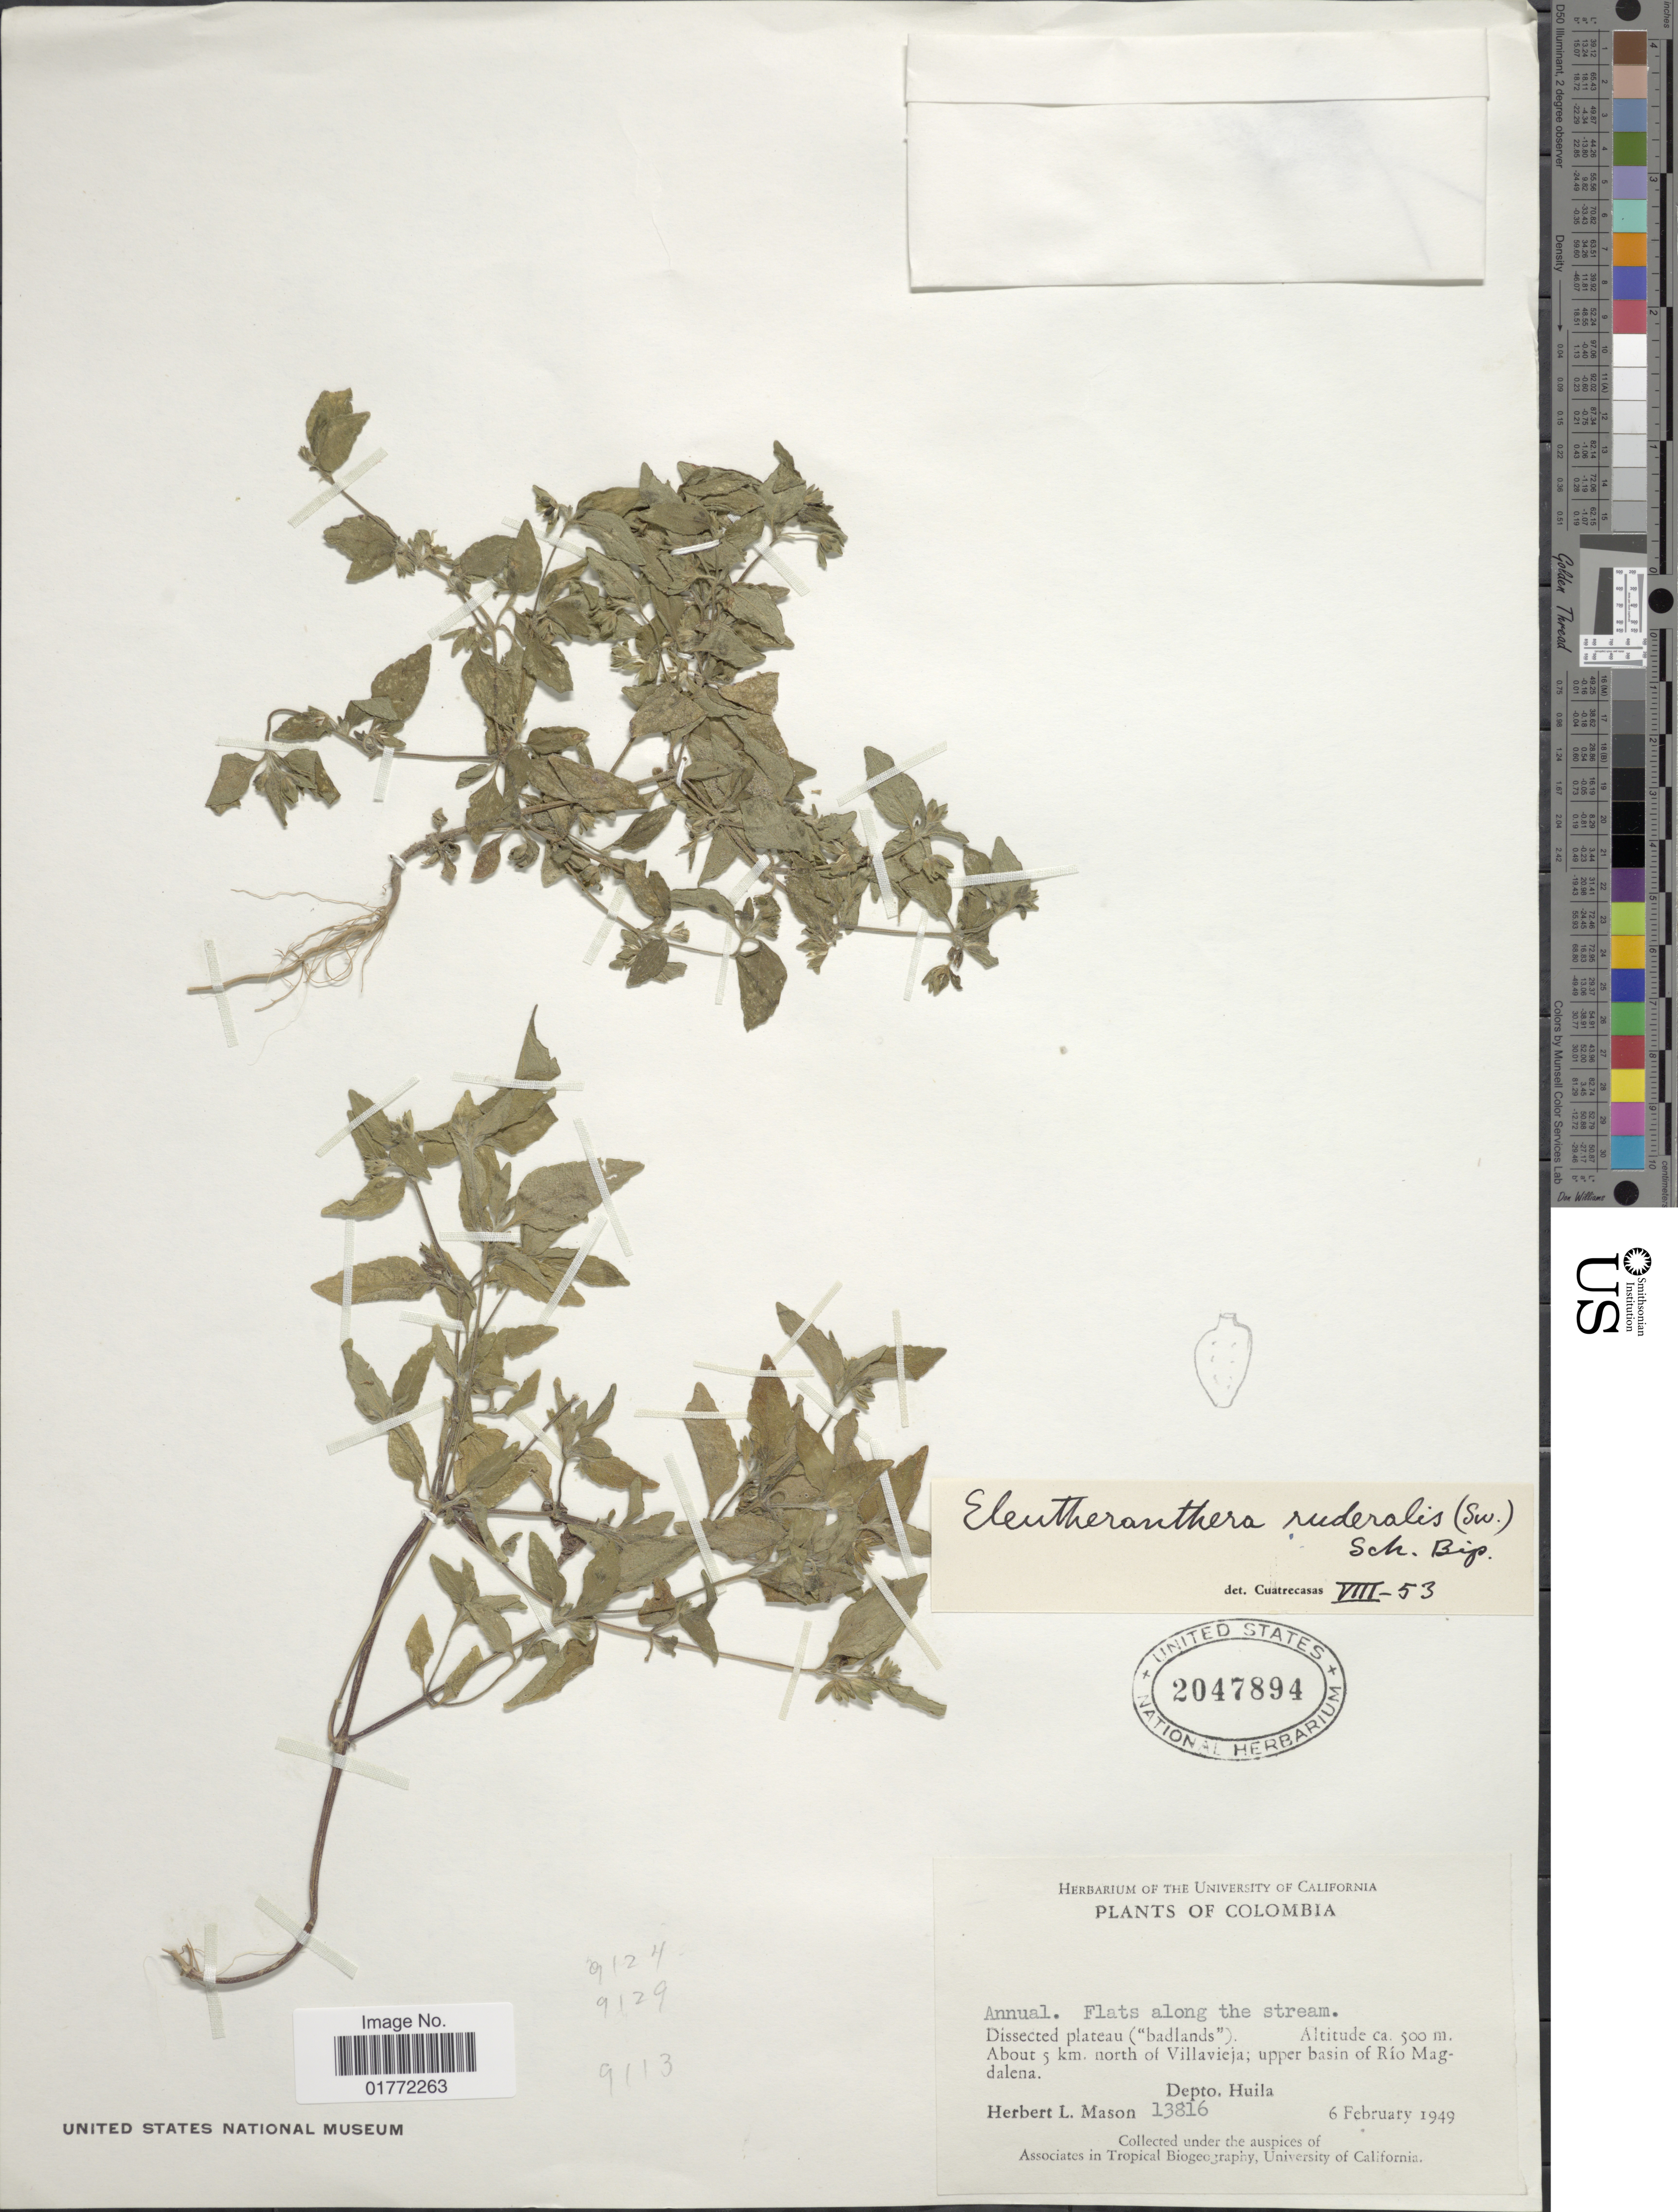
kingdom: Plantae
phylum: Tracheophyta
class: Magnoliopsida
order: Asterales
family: Asteraceae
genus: Eleutheranthera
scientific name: Eleutheranthera ruderalis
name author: (Sw.) Sch. Bip.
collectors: H. L. Mason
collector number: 13816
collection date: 1949-02-06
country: Colombia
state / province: Huila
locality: About 5 km. north of Villavieja; upper basin of Rio Magdalena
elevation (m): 500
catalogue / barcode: US 2047894